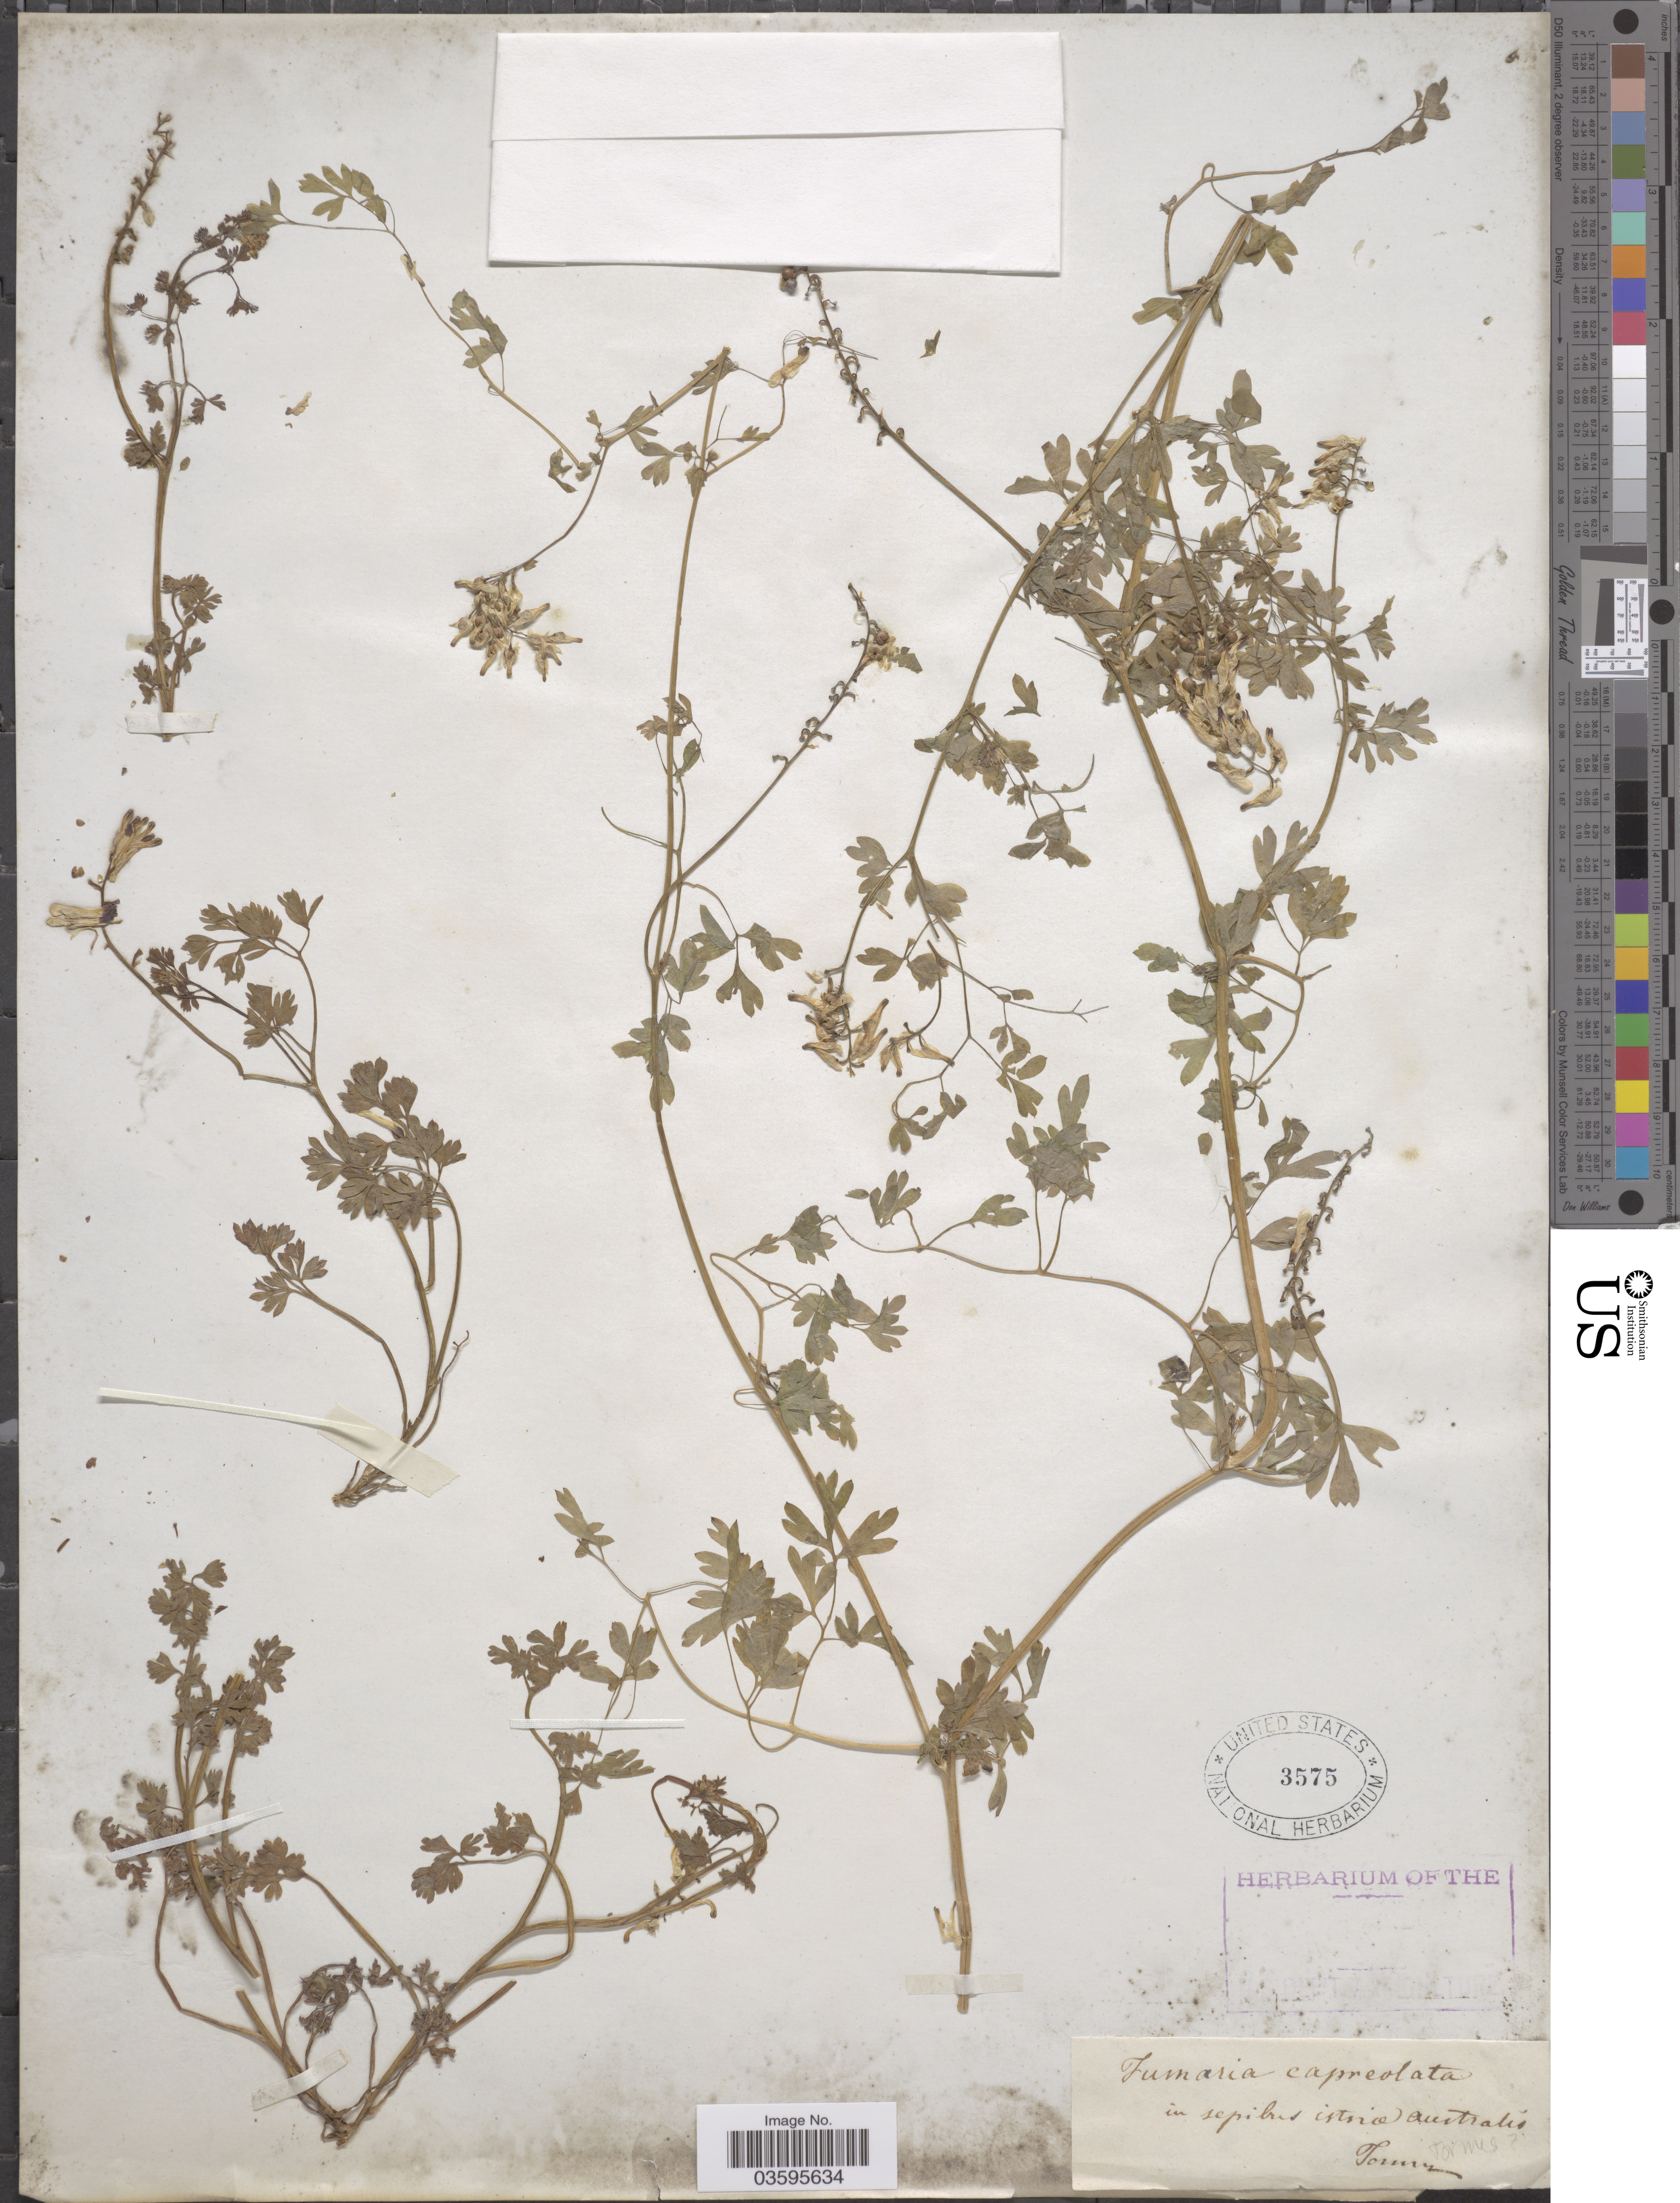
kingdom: Plantae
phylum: Tracheophyta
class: Magnoliopsida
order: Ranunculales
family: Papaveraceae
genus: Fumaria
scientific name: Fumaria capreolata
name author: L.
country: Croatia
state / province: Istria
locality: In sepibris [interpreted] istriæ australis.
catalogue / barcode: US 3575